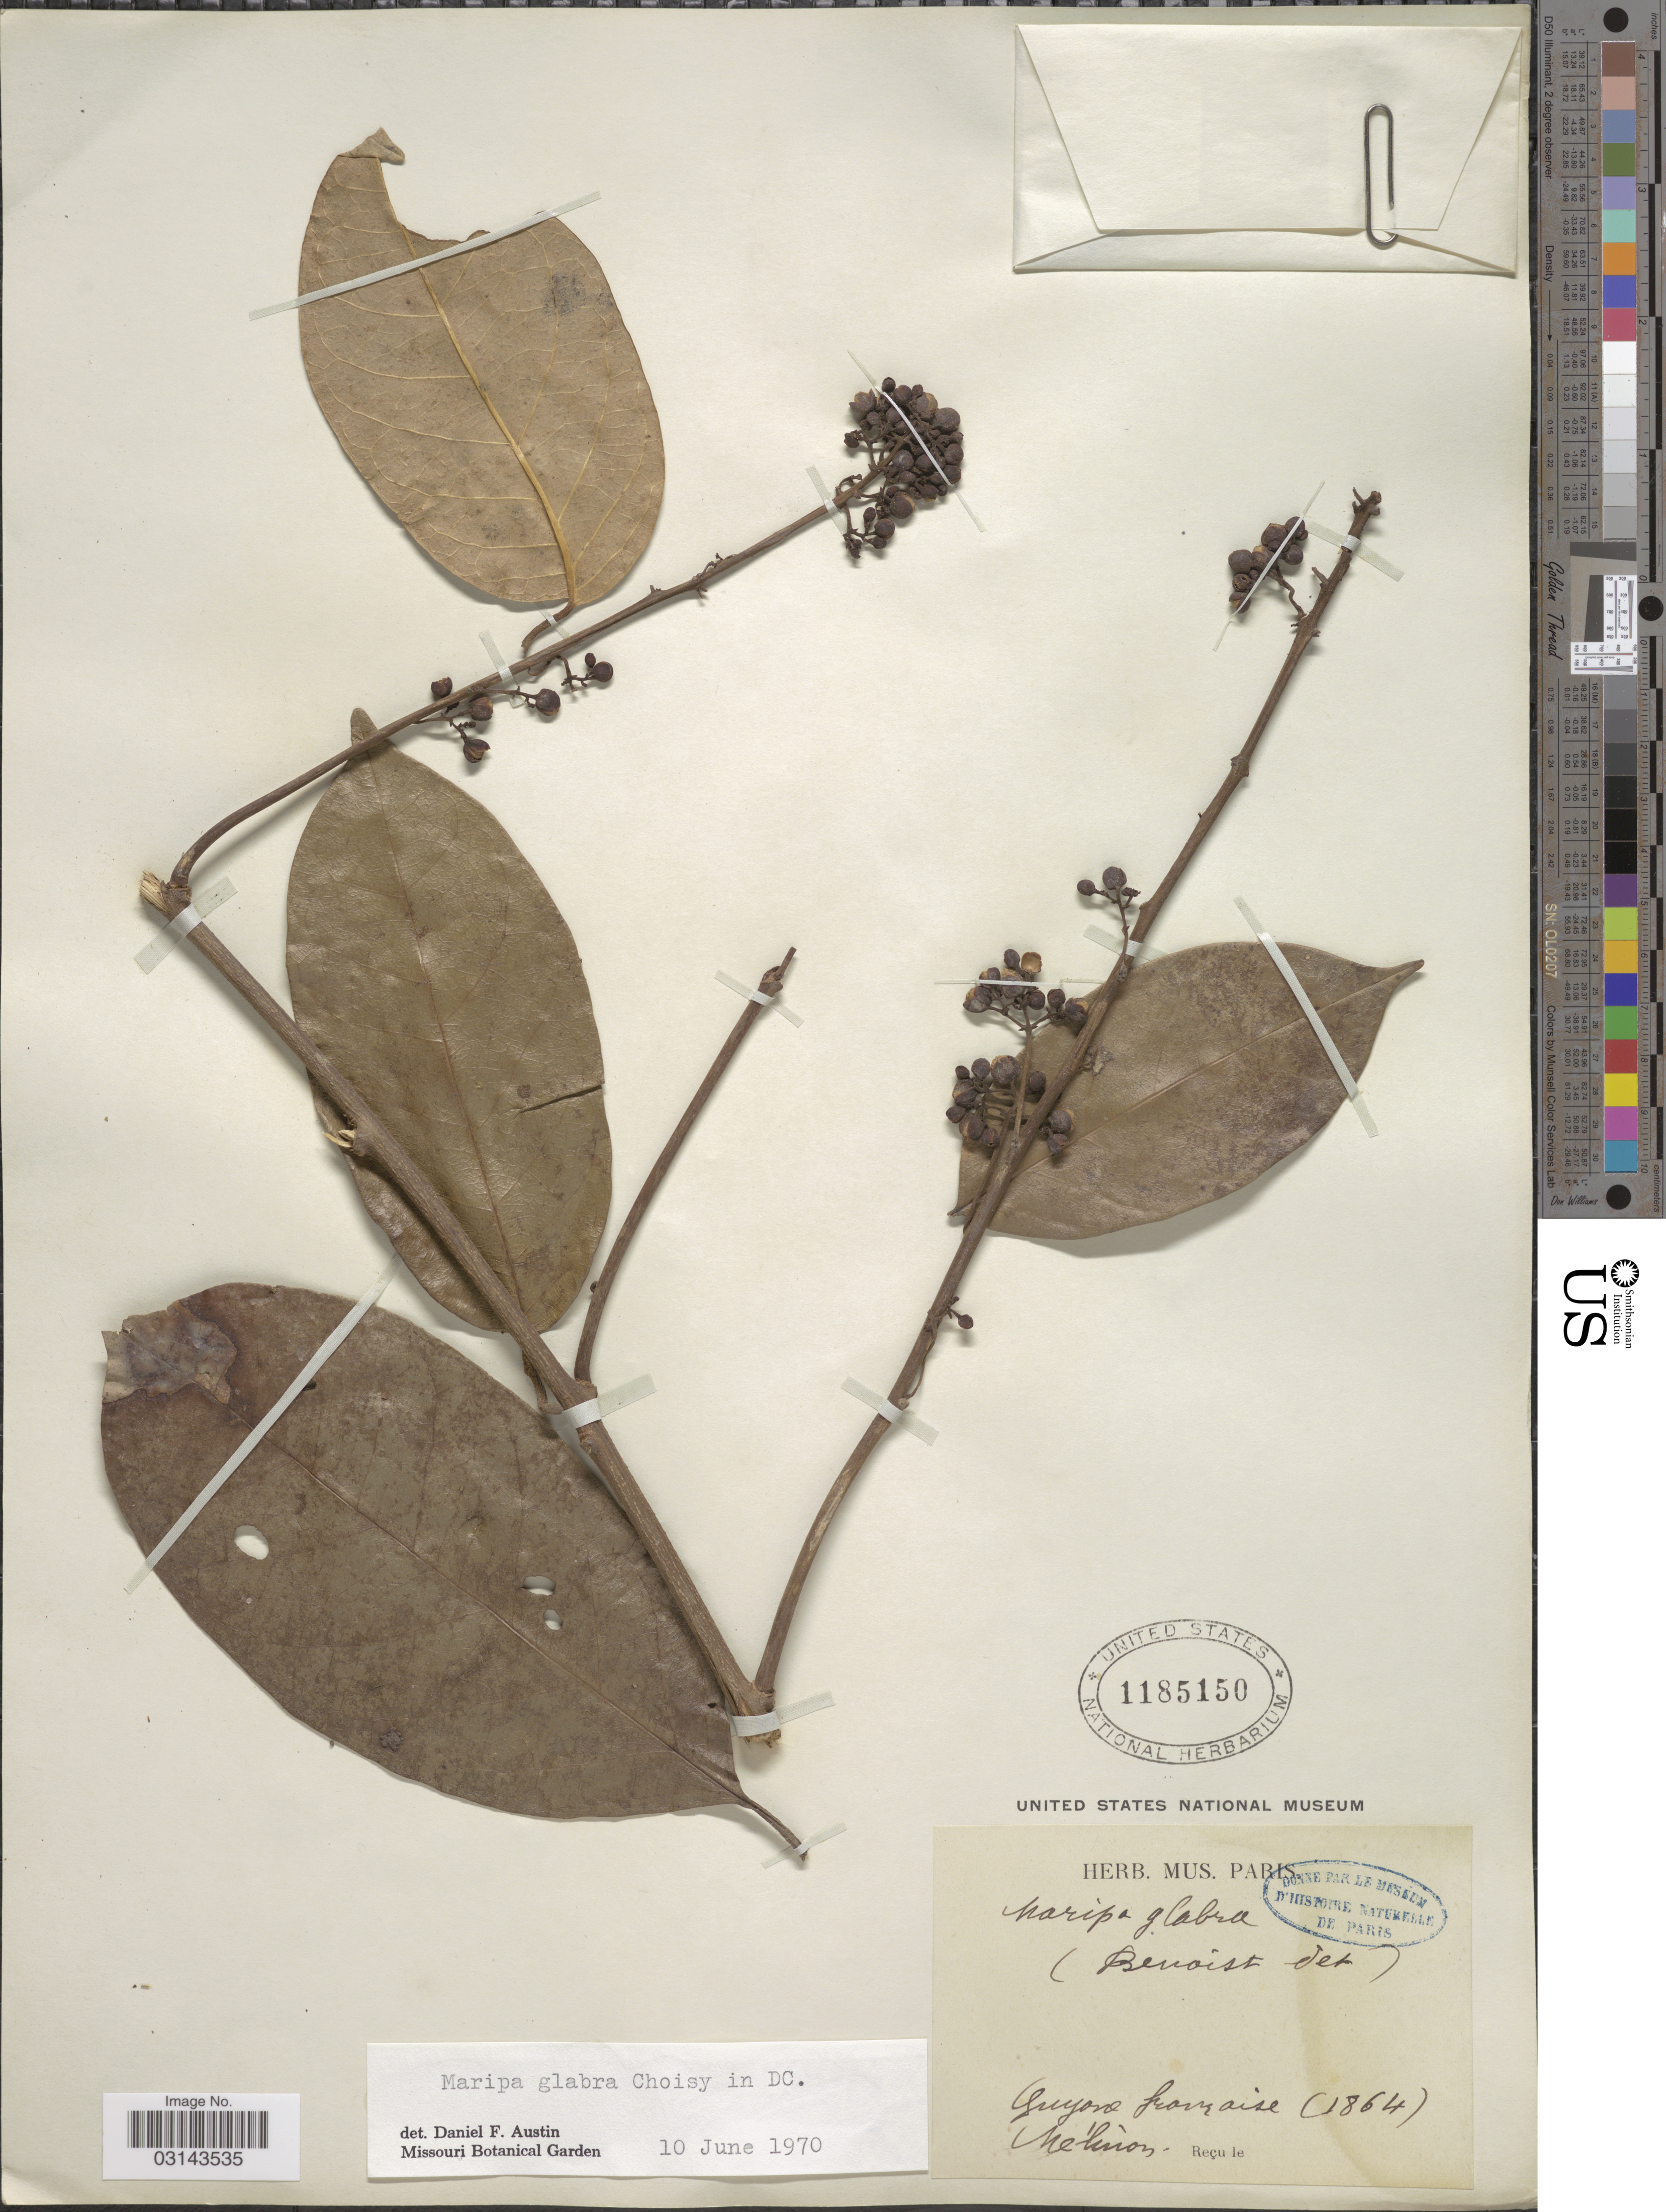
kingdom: Plantae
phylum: Tracheophyta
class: Magnoliopsida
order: Solanales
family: Convolvulaceae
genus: Maripa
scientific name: Maripa glabra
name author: Choisy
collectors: -. Mélinon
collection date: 1864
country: French Guiana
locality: Guyane Française.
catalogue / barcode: US 1185150